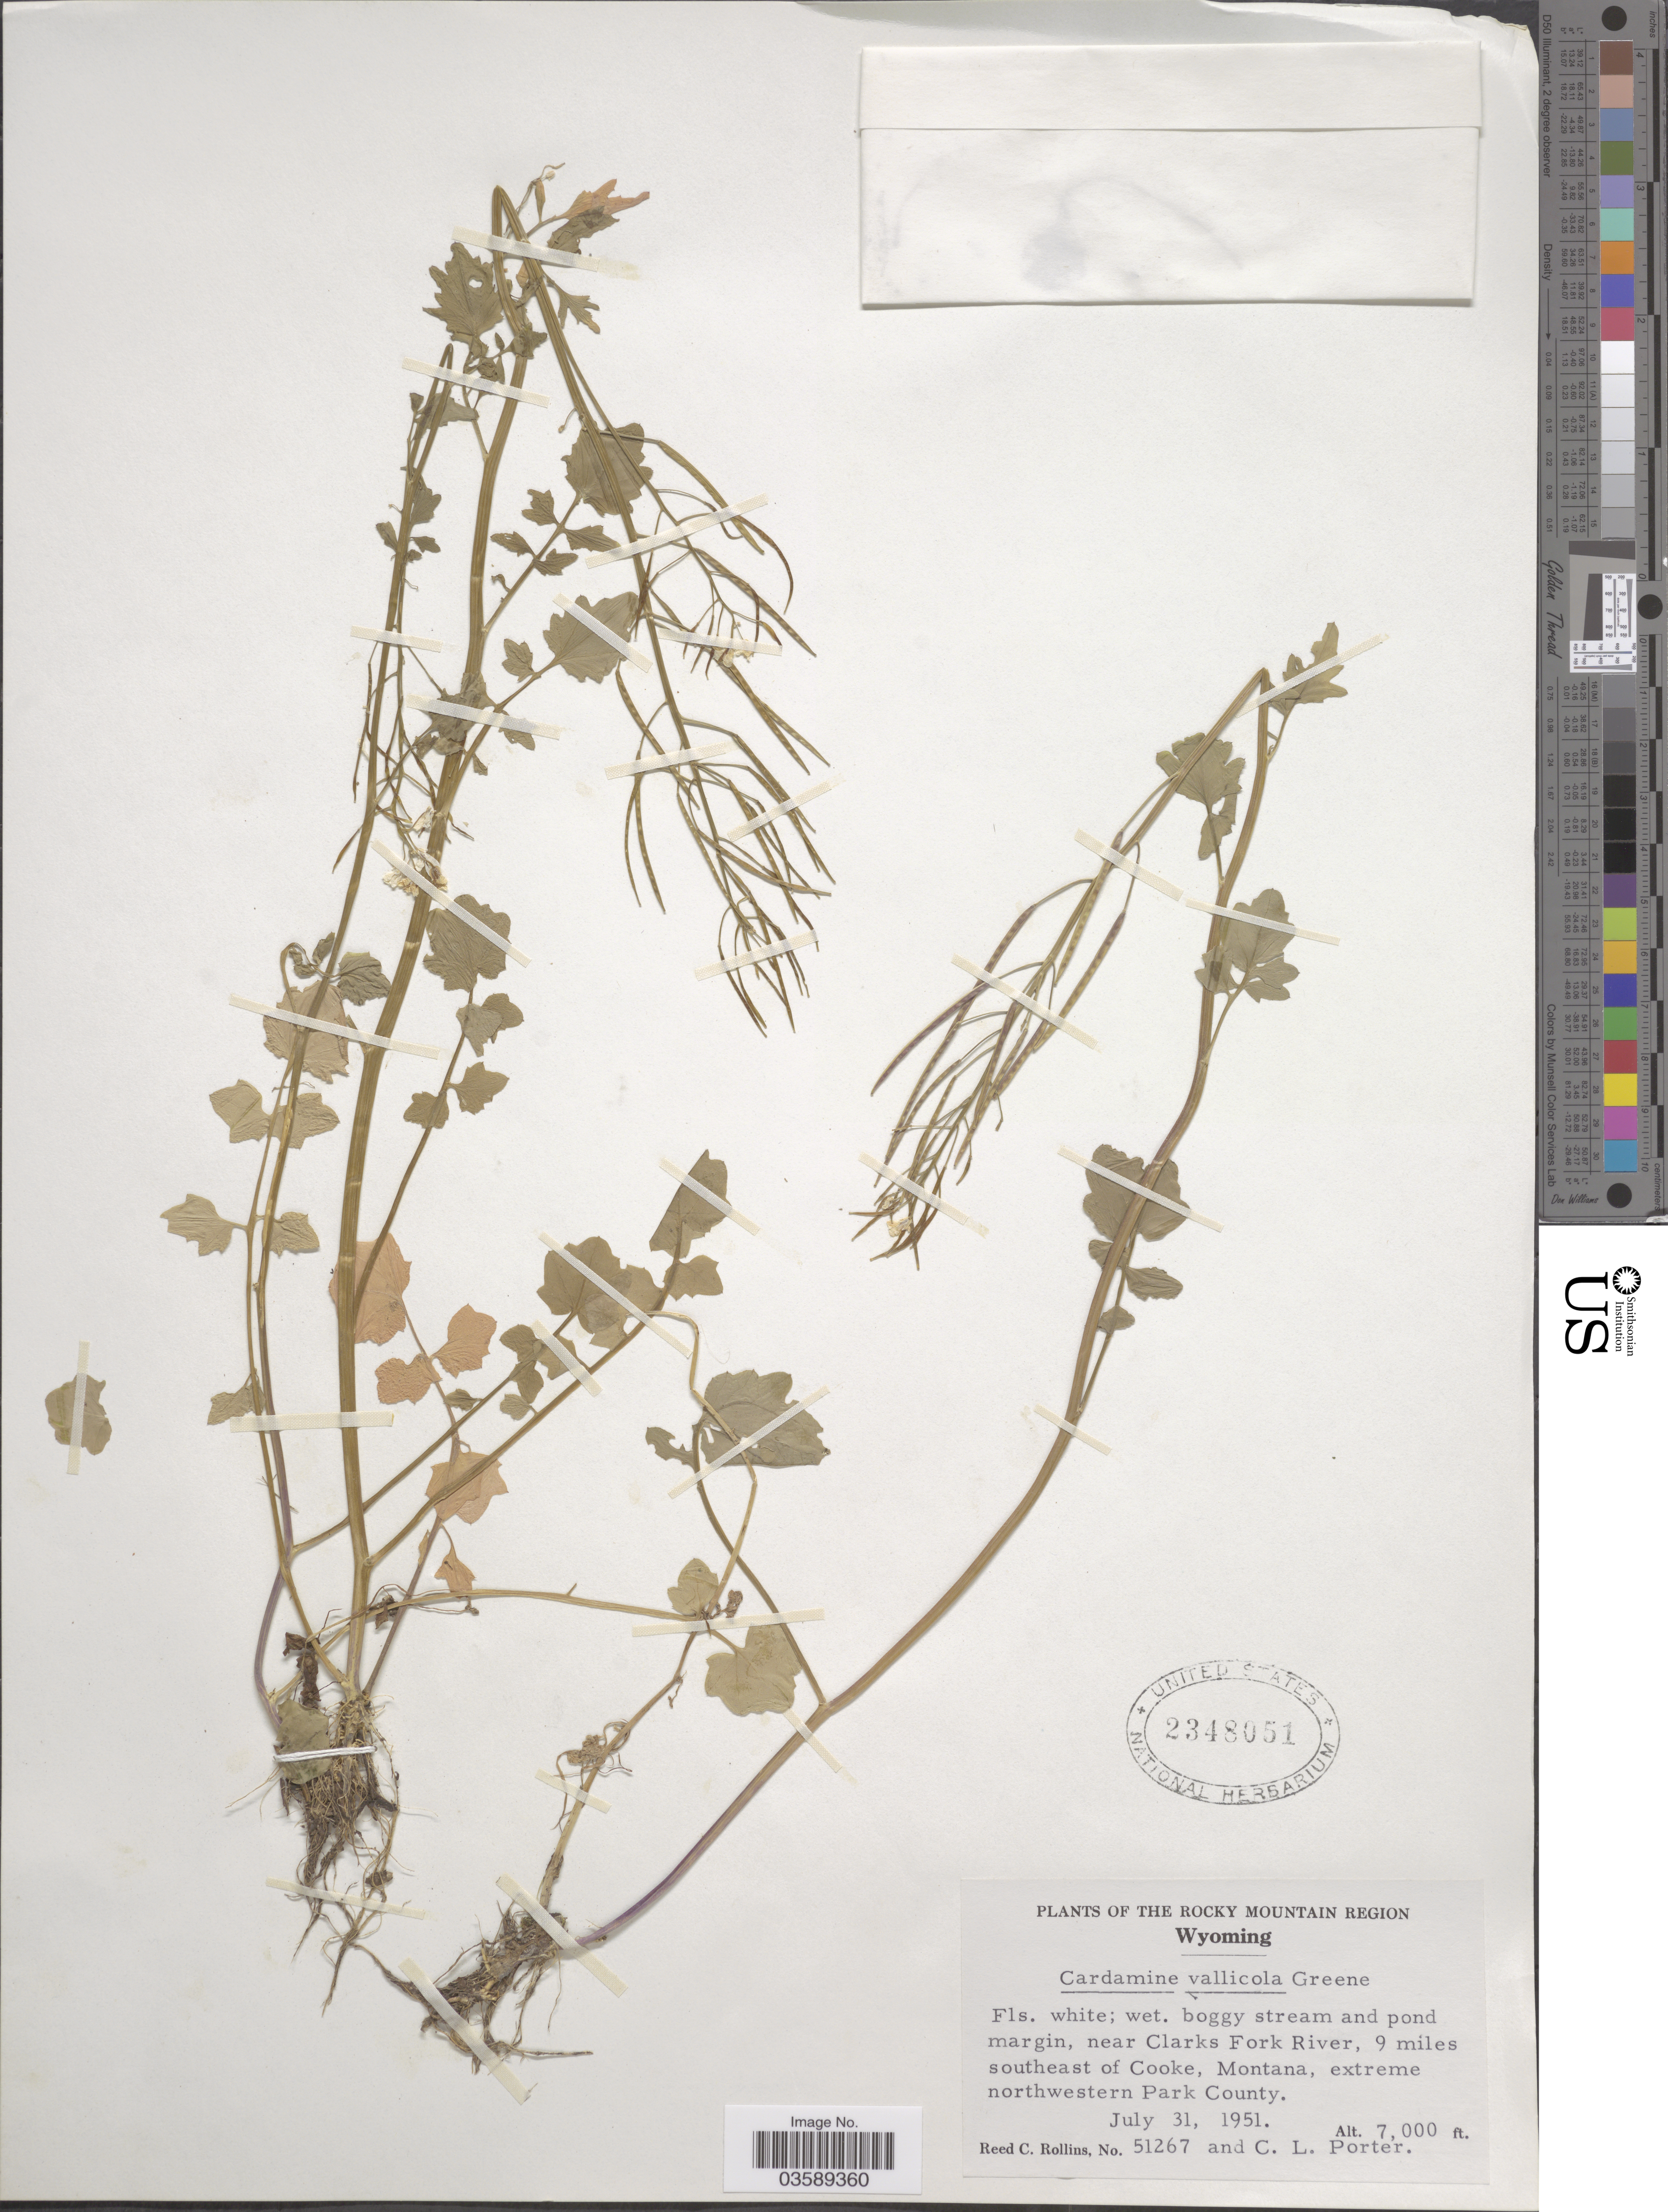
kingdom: Plantae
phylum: Tracheophyta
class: Magnoliopsida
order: Brassicales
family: Brassicaceae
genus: Cardamine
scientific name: Cardamine leibergii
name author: Holz.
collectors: R. C. Rollins & C. L. Porter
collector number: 51267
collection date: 1951-07-31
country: United States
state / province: Wyoming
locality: Rocky Mountain Region. Near Clarks Fork River, 9 miles southeast of Cooke, Montana, extreme northwestern Park County.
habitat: wet boggy stream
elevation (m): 2134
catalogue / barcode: US 2348051